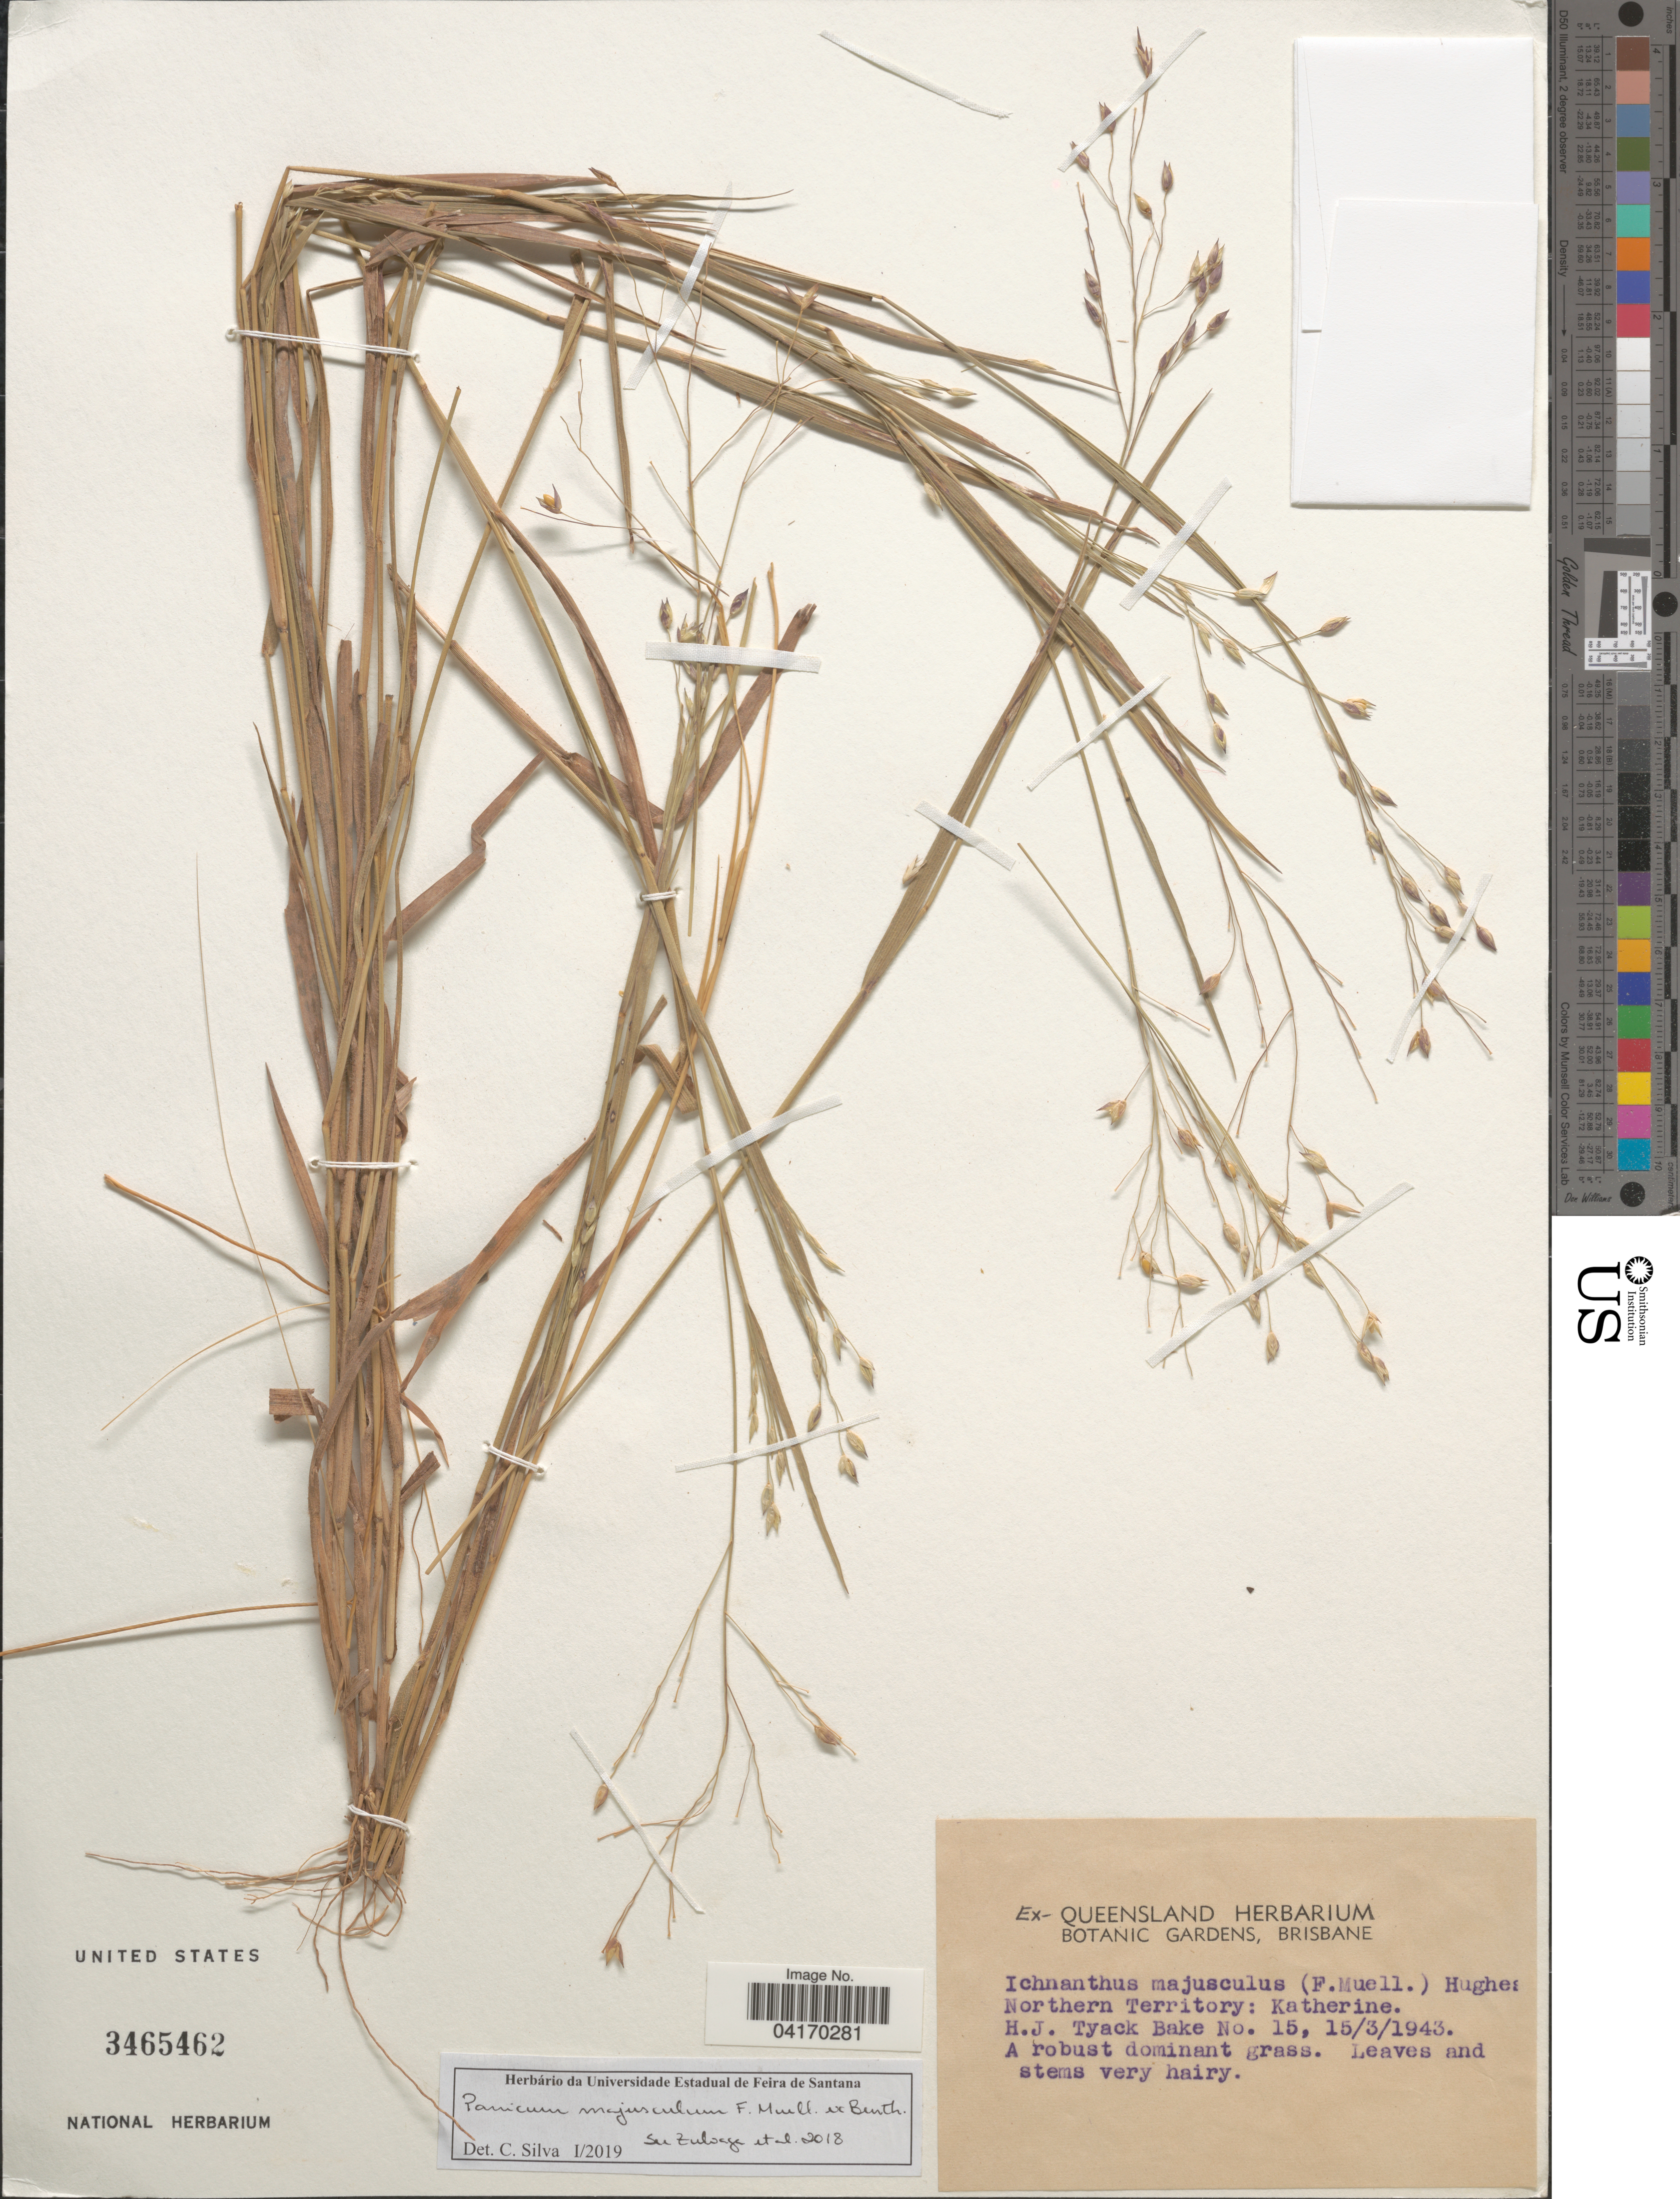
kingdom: Plantae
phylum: Tracheophyta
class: Liliopsida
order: Poales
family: Poaceae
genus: Panicum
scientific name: Panicum majusculum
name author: F. Muell. ex Benth.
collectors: H. Tyack Bake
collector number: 15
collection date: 1943-03-15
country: Australia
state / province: Northern Territory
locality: Katherine.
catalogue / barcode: US 3465462